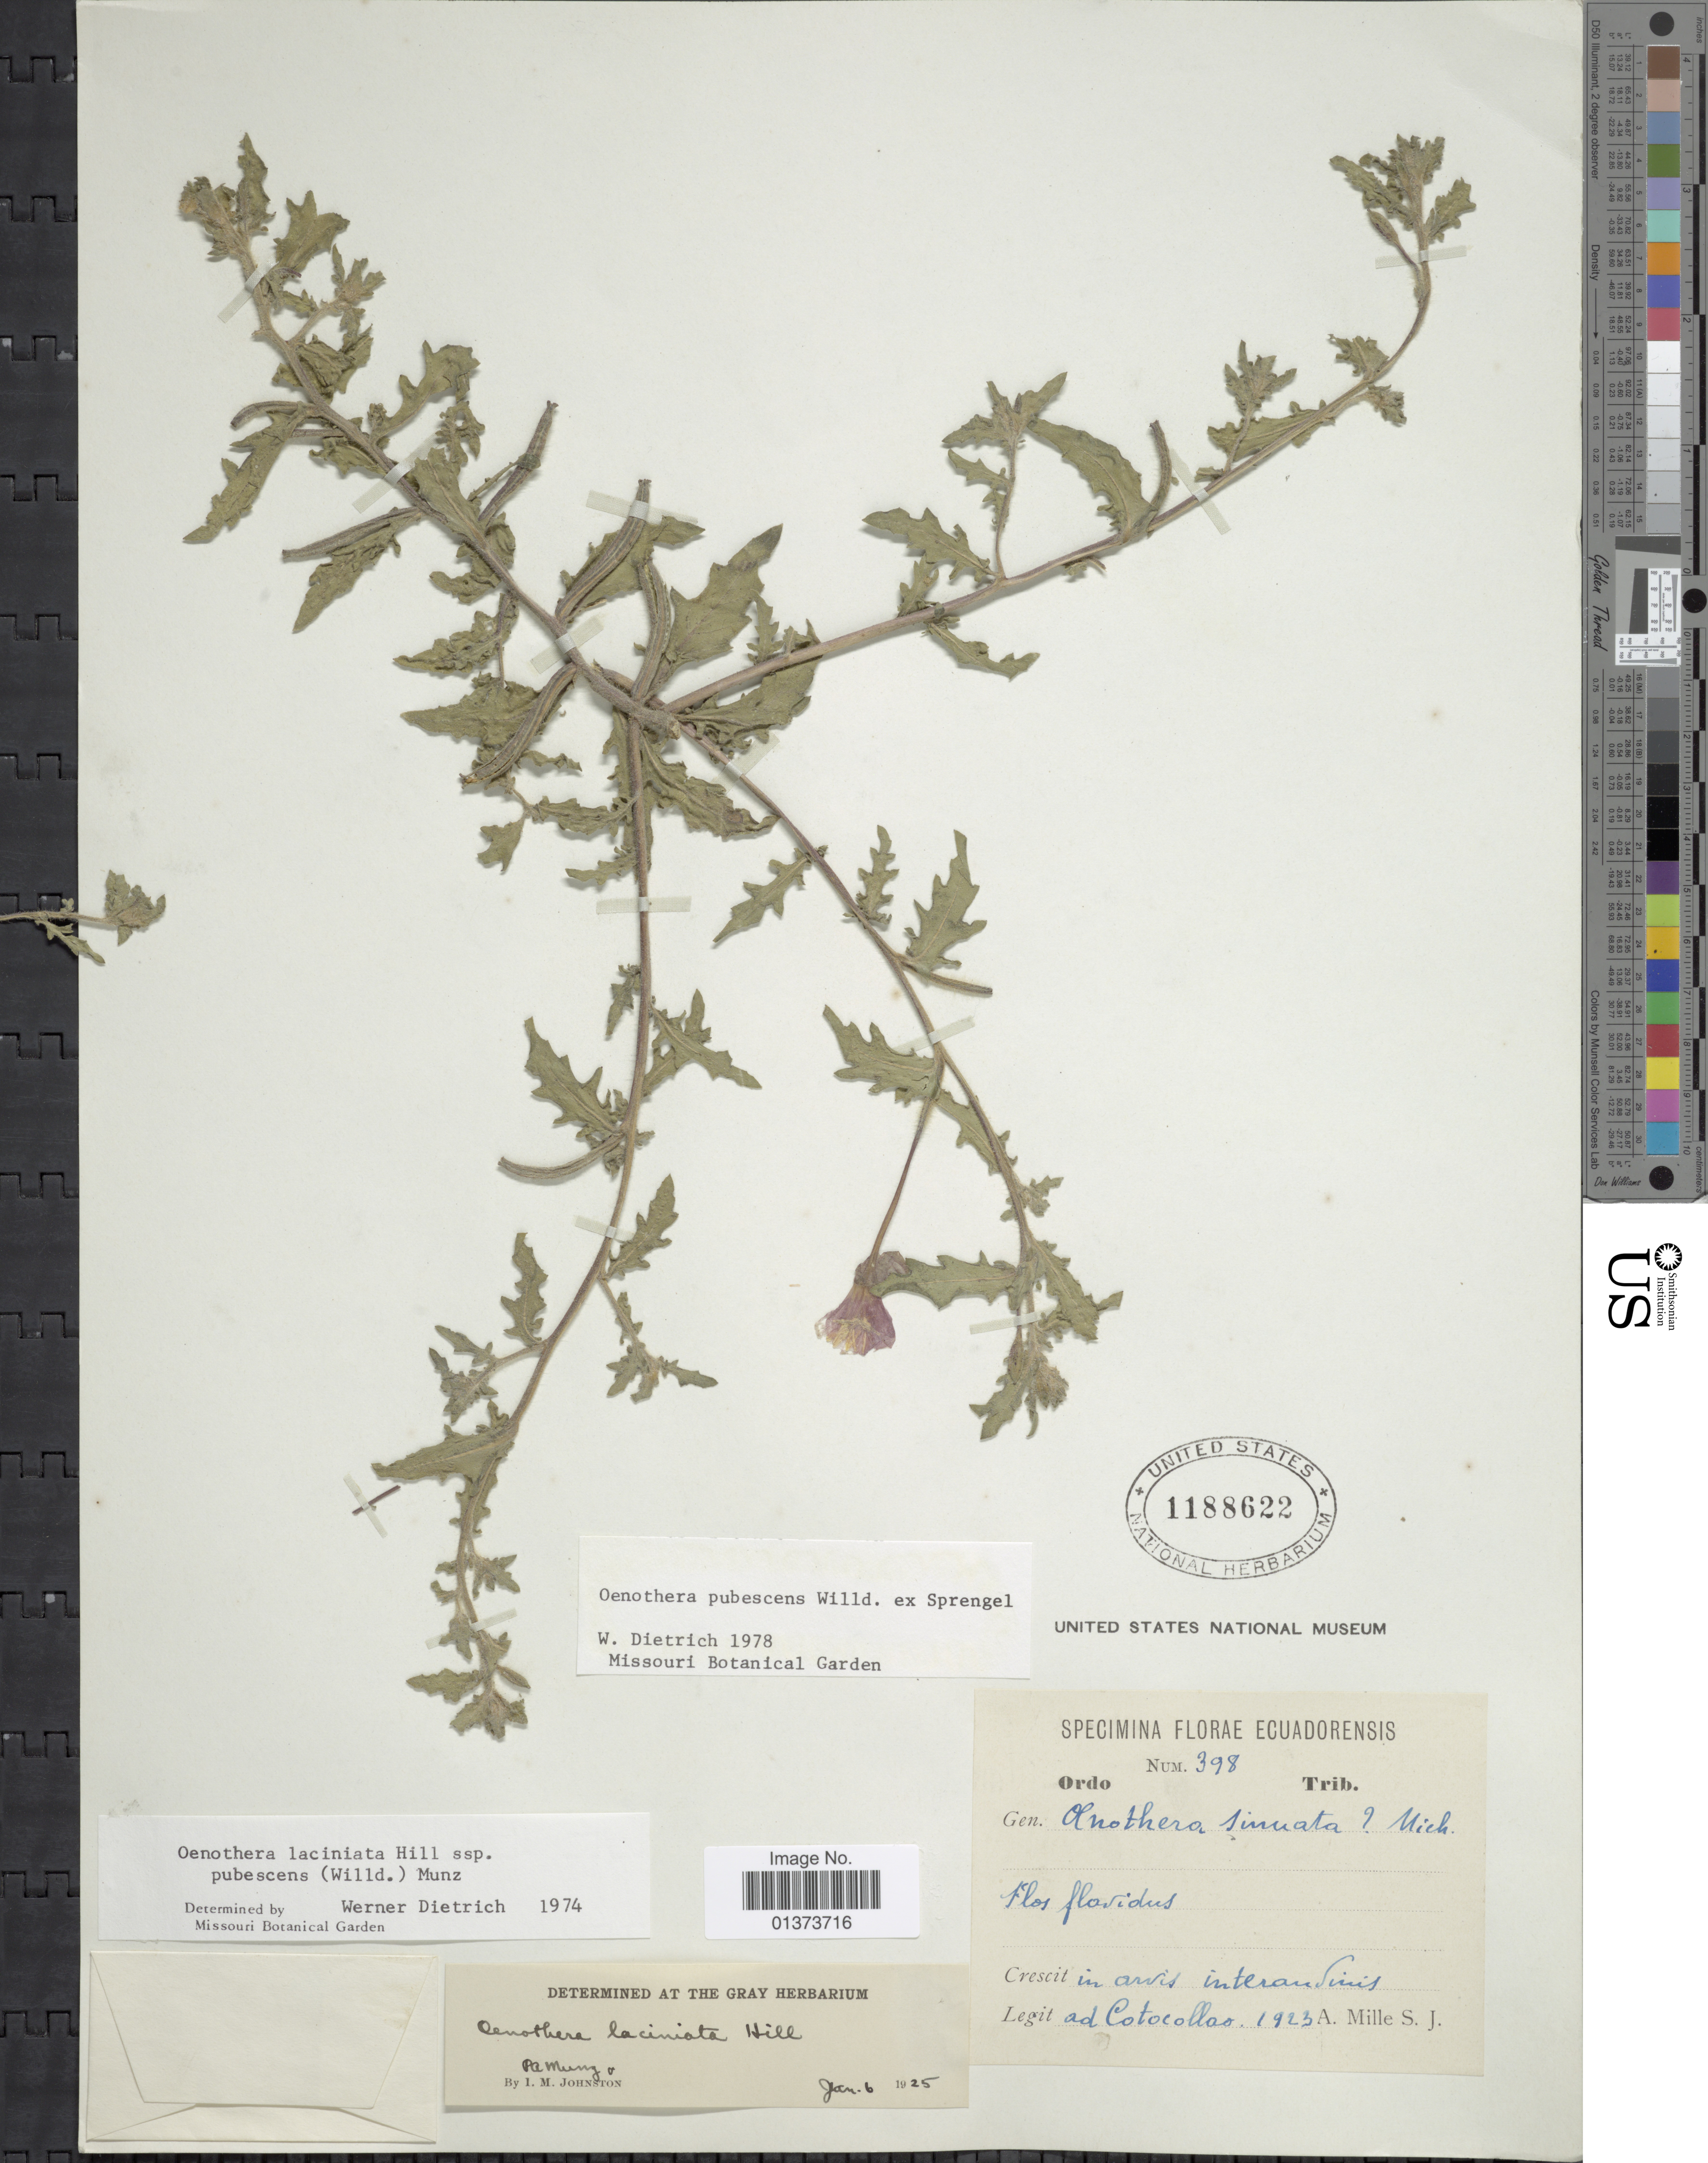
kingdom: Plantae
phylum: Tracheophyta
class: Magnoliopsida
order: Myrtales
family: Onagraceae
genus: Oenothera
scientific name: Oenothera pubescens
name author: Willd. ex Spreng.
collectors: A. Mille-s.j.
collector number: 398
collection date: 1923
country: Ecuador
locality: In arvis interandinis, ad Cotocollao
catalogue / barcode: US 1188622